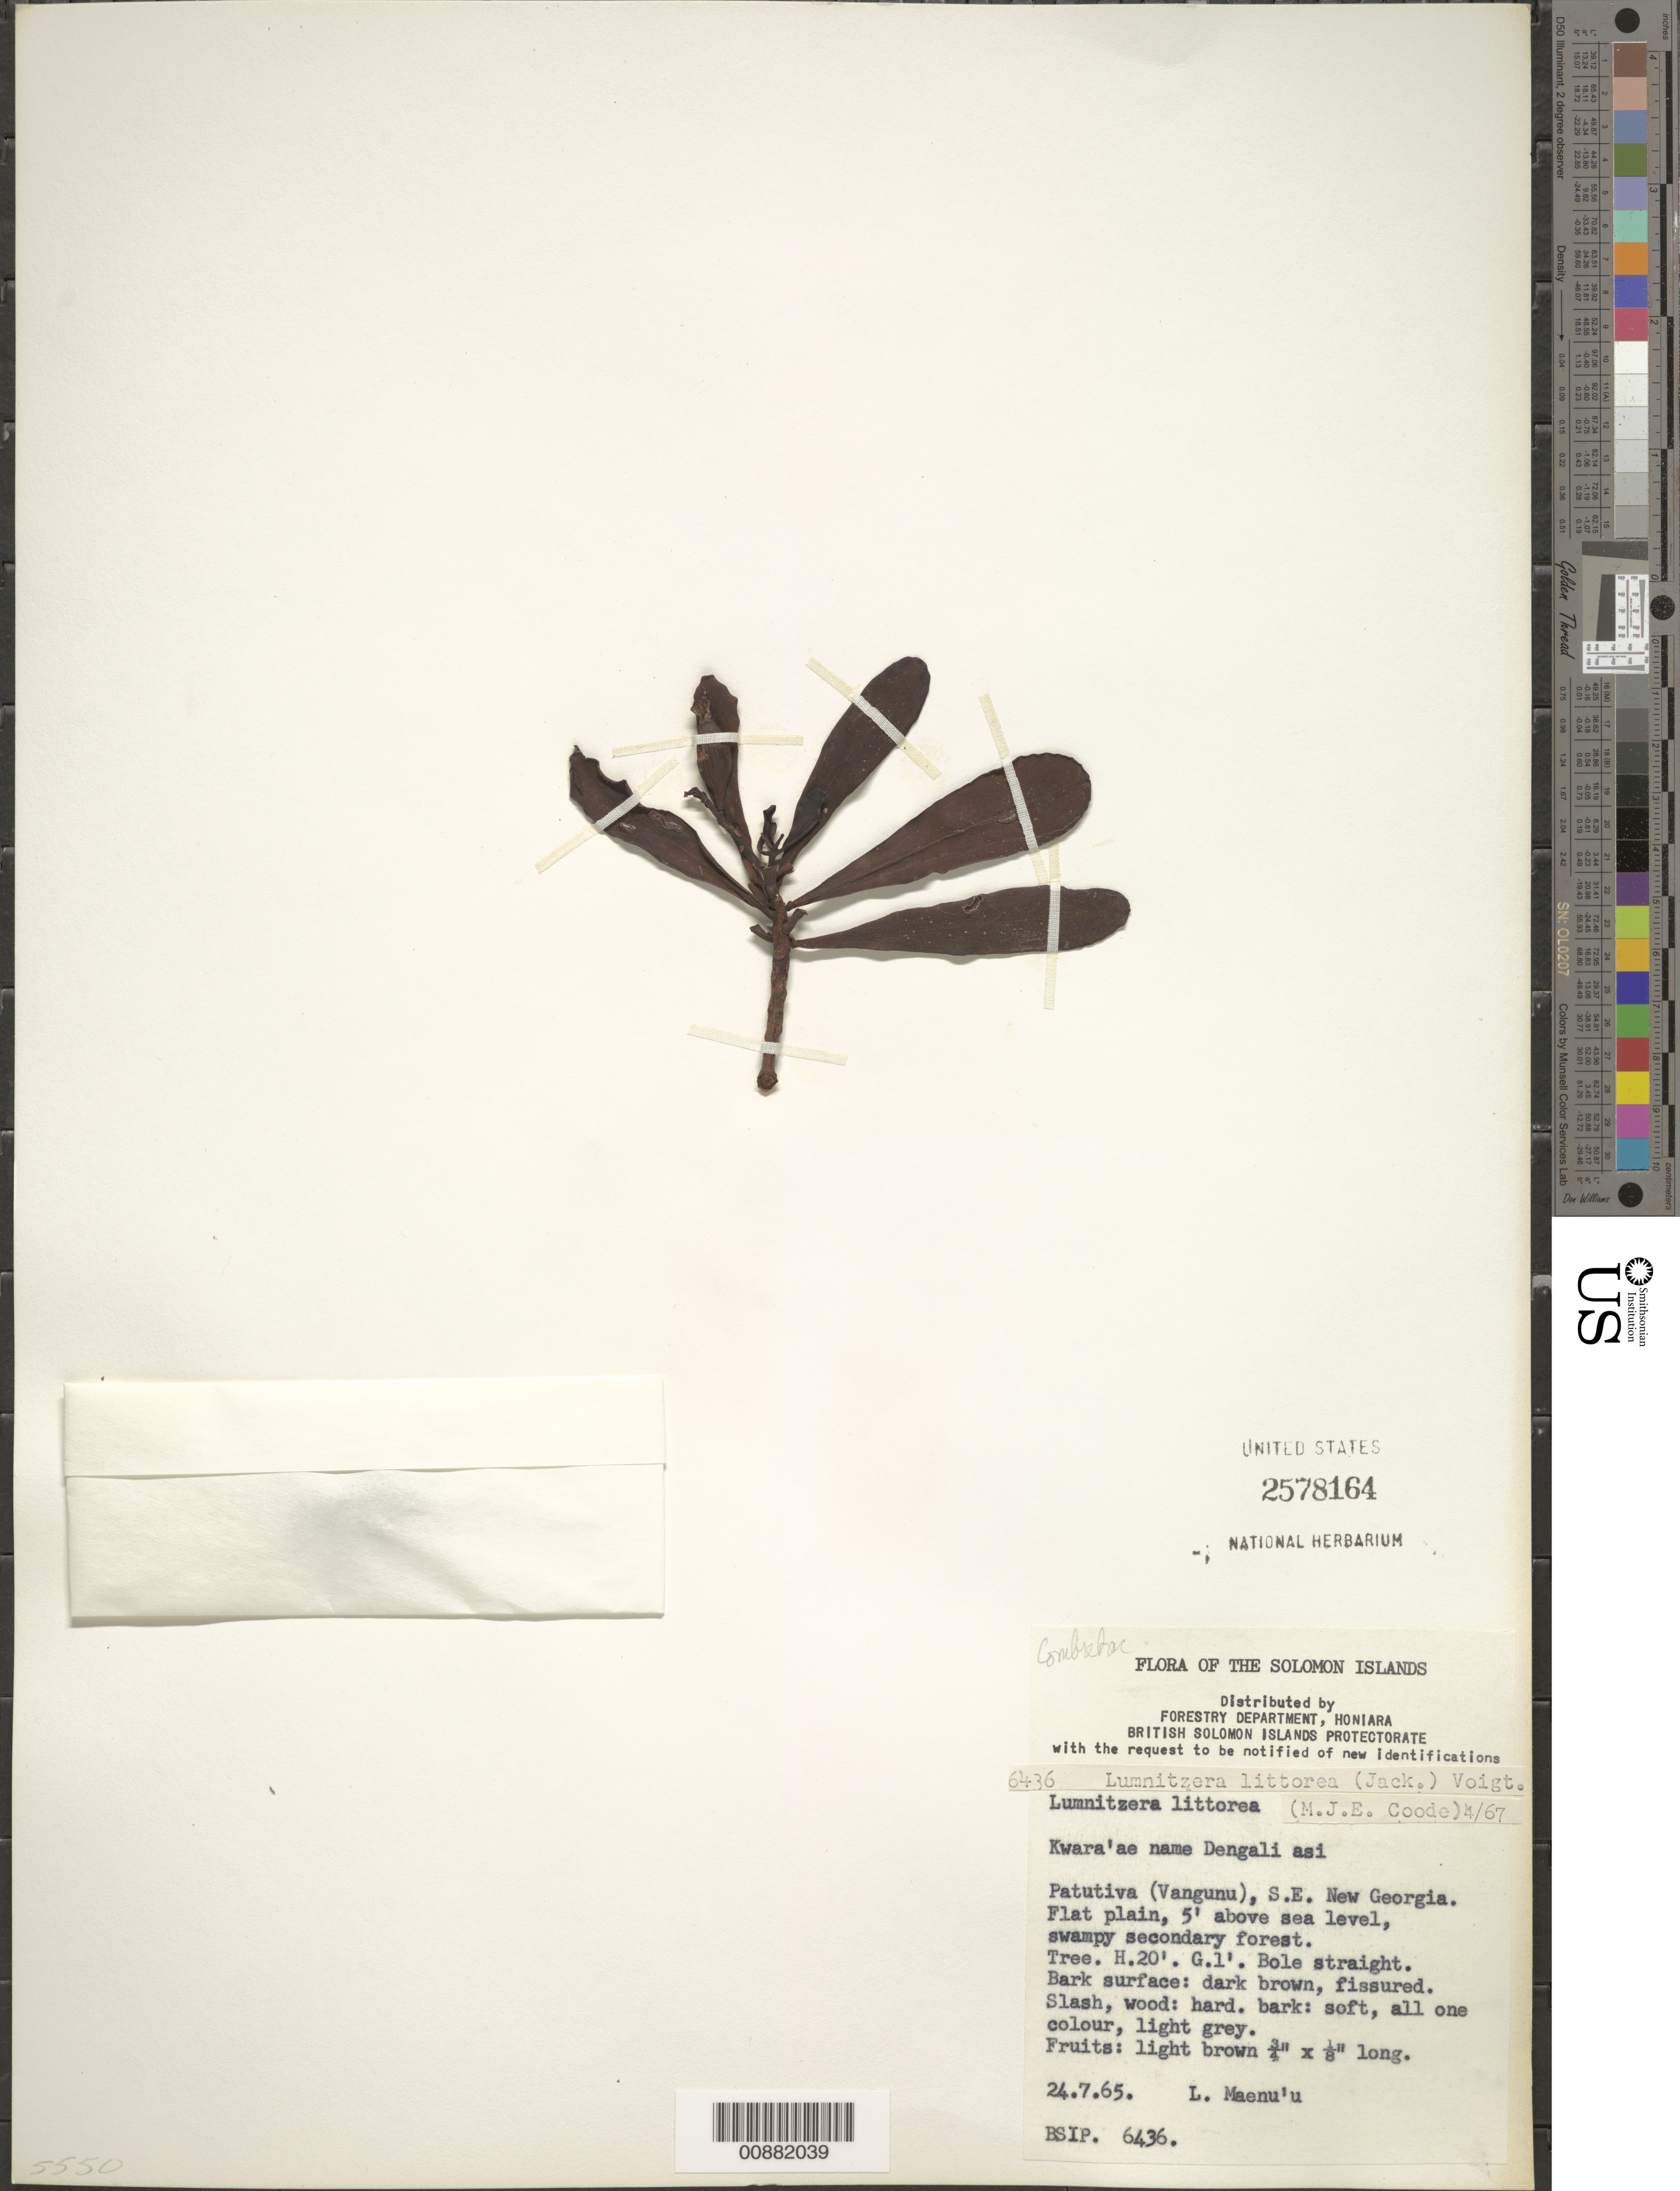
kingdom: Plantae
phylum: Tracheophyta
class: Magnoliopsida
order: Myrtales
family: Combretaceae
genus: Lumnitzera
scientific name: Lumnitzera littorea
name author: (Jack) Voight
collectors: L. Maenu'u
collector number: BSIP 6436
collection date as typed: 24 Jul 1965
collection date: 1965-07-24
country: Solomon Islands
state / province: Western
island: Vangunu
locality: Patutiva (Vangunu), SE New Georgia.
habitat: Flat plain, swampy secondary forest.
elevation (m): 2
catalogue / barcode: US 2578164